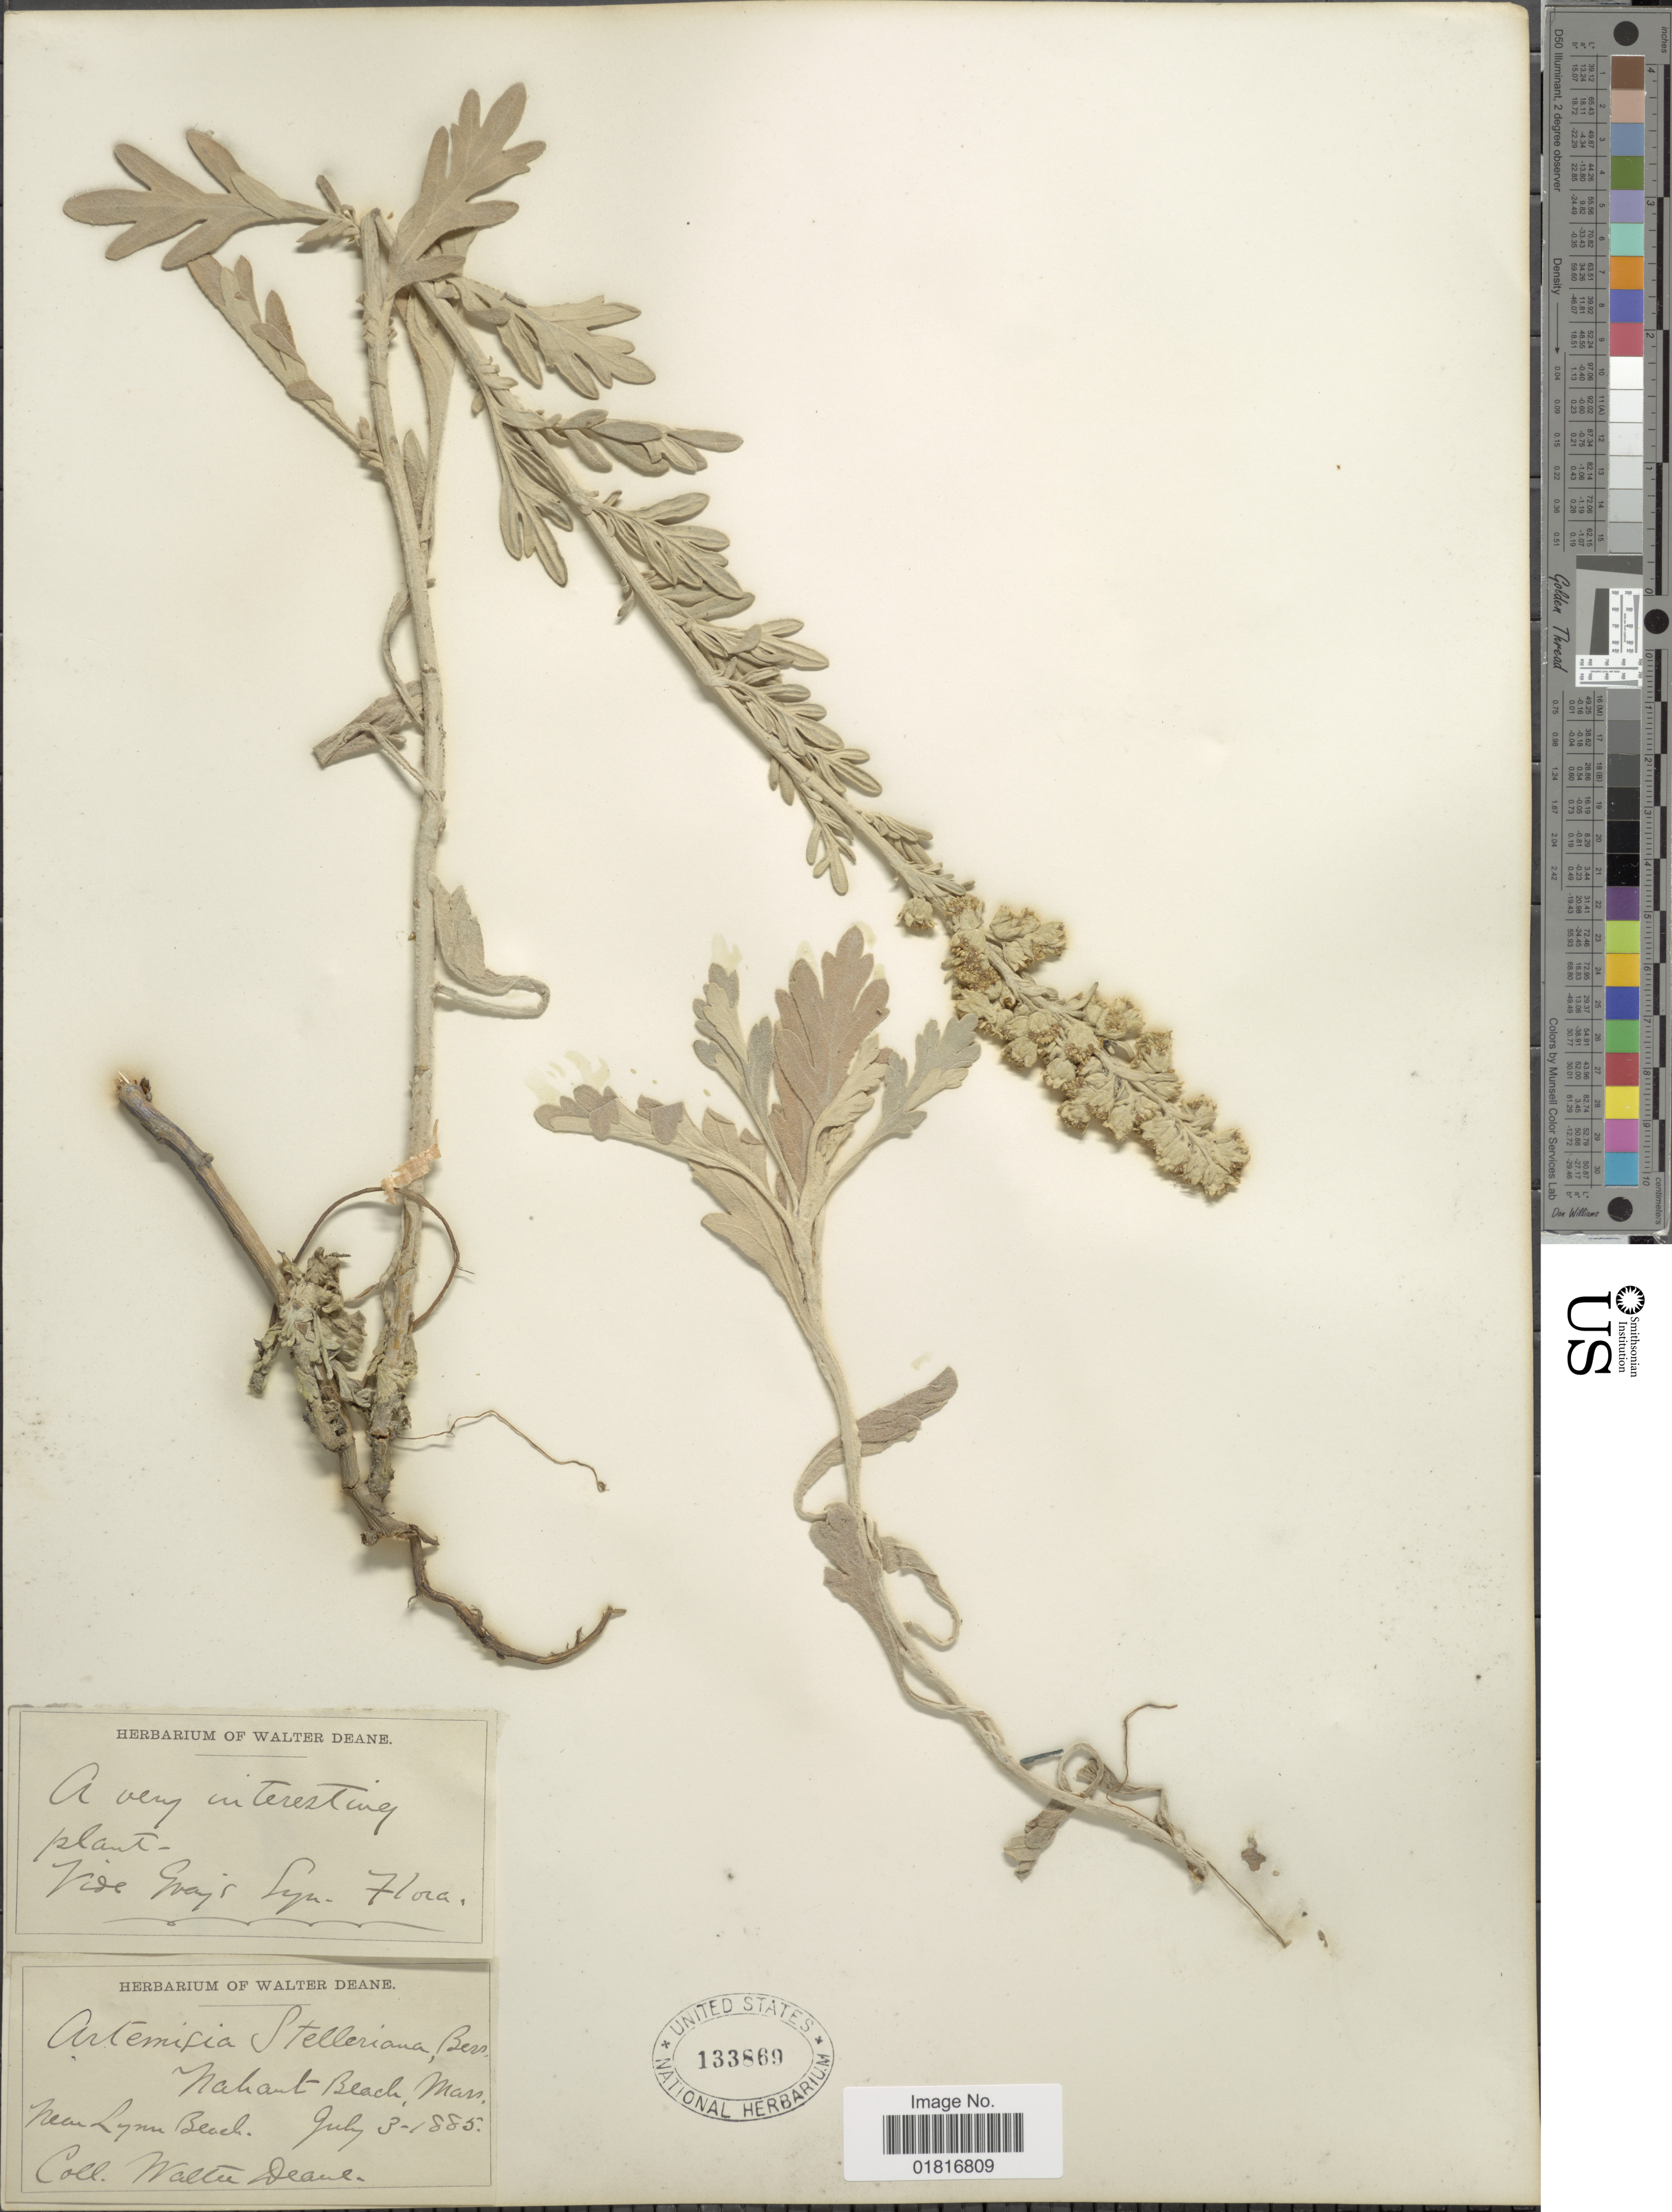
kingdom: Plantae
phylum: Tracheophyta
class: Magnoliopsida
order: Asterales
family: Asteraceae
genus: Artemisia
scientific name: Artemisia stelleriana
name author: Besser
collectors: W. Deane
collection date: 1885-07-03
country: United States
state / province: Massachusetts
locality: Nahaut Beach, Near Lynn Beach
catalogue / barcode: US 133869